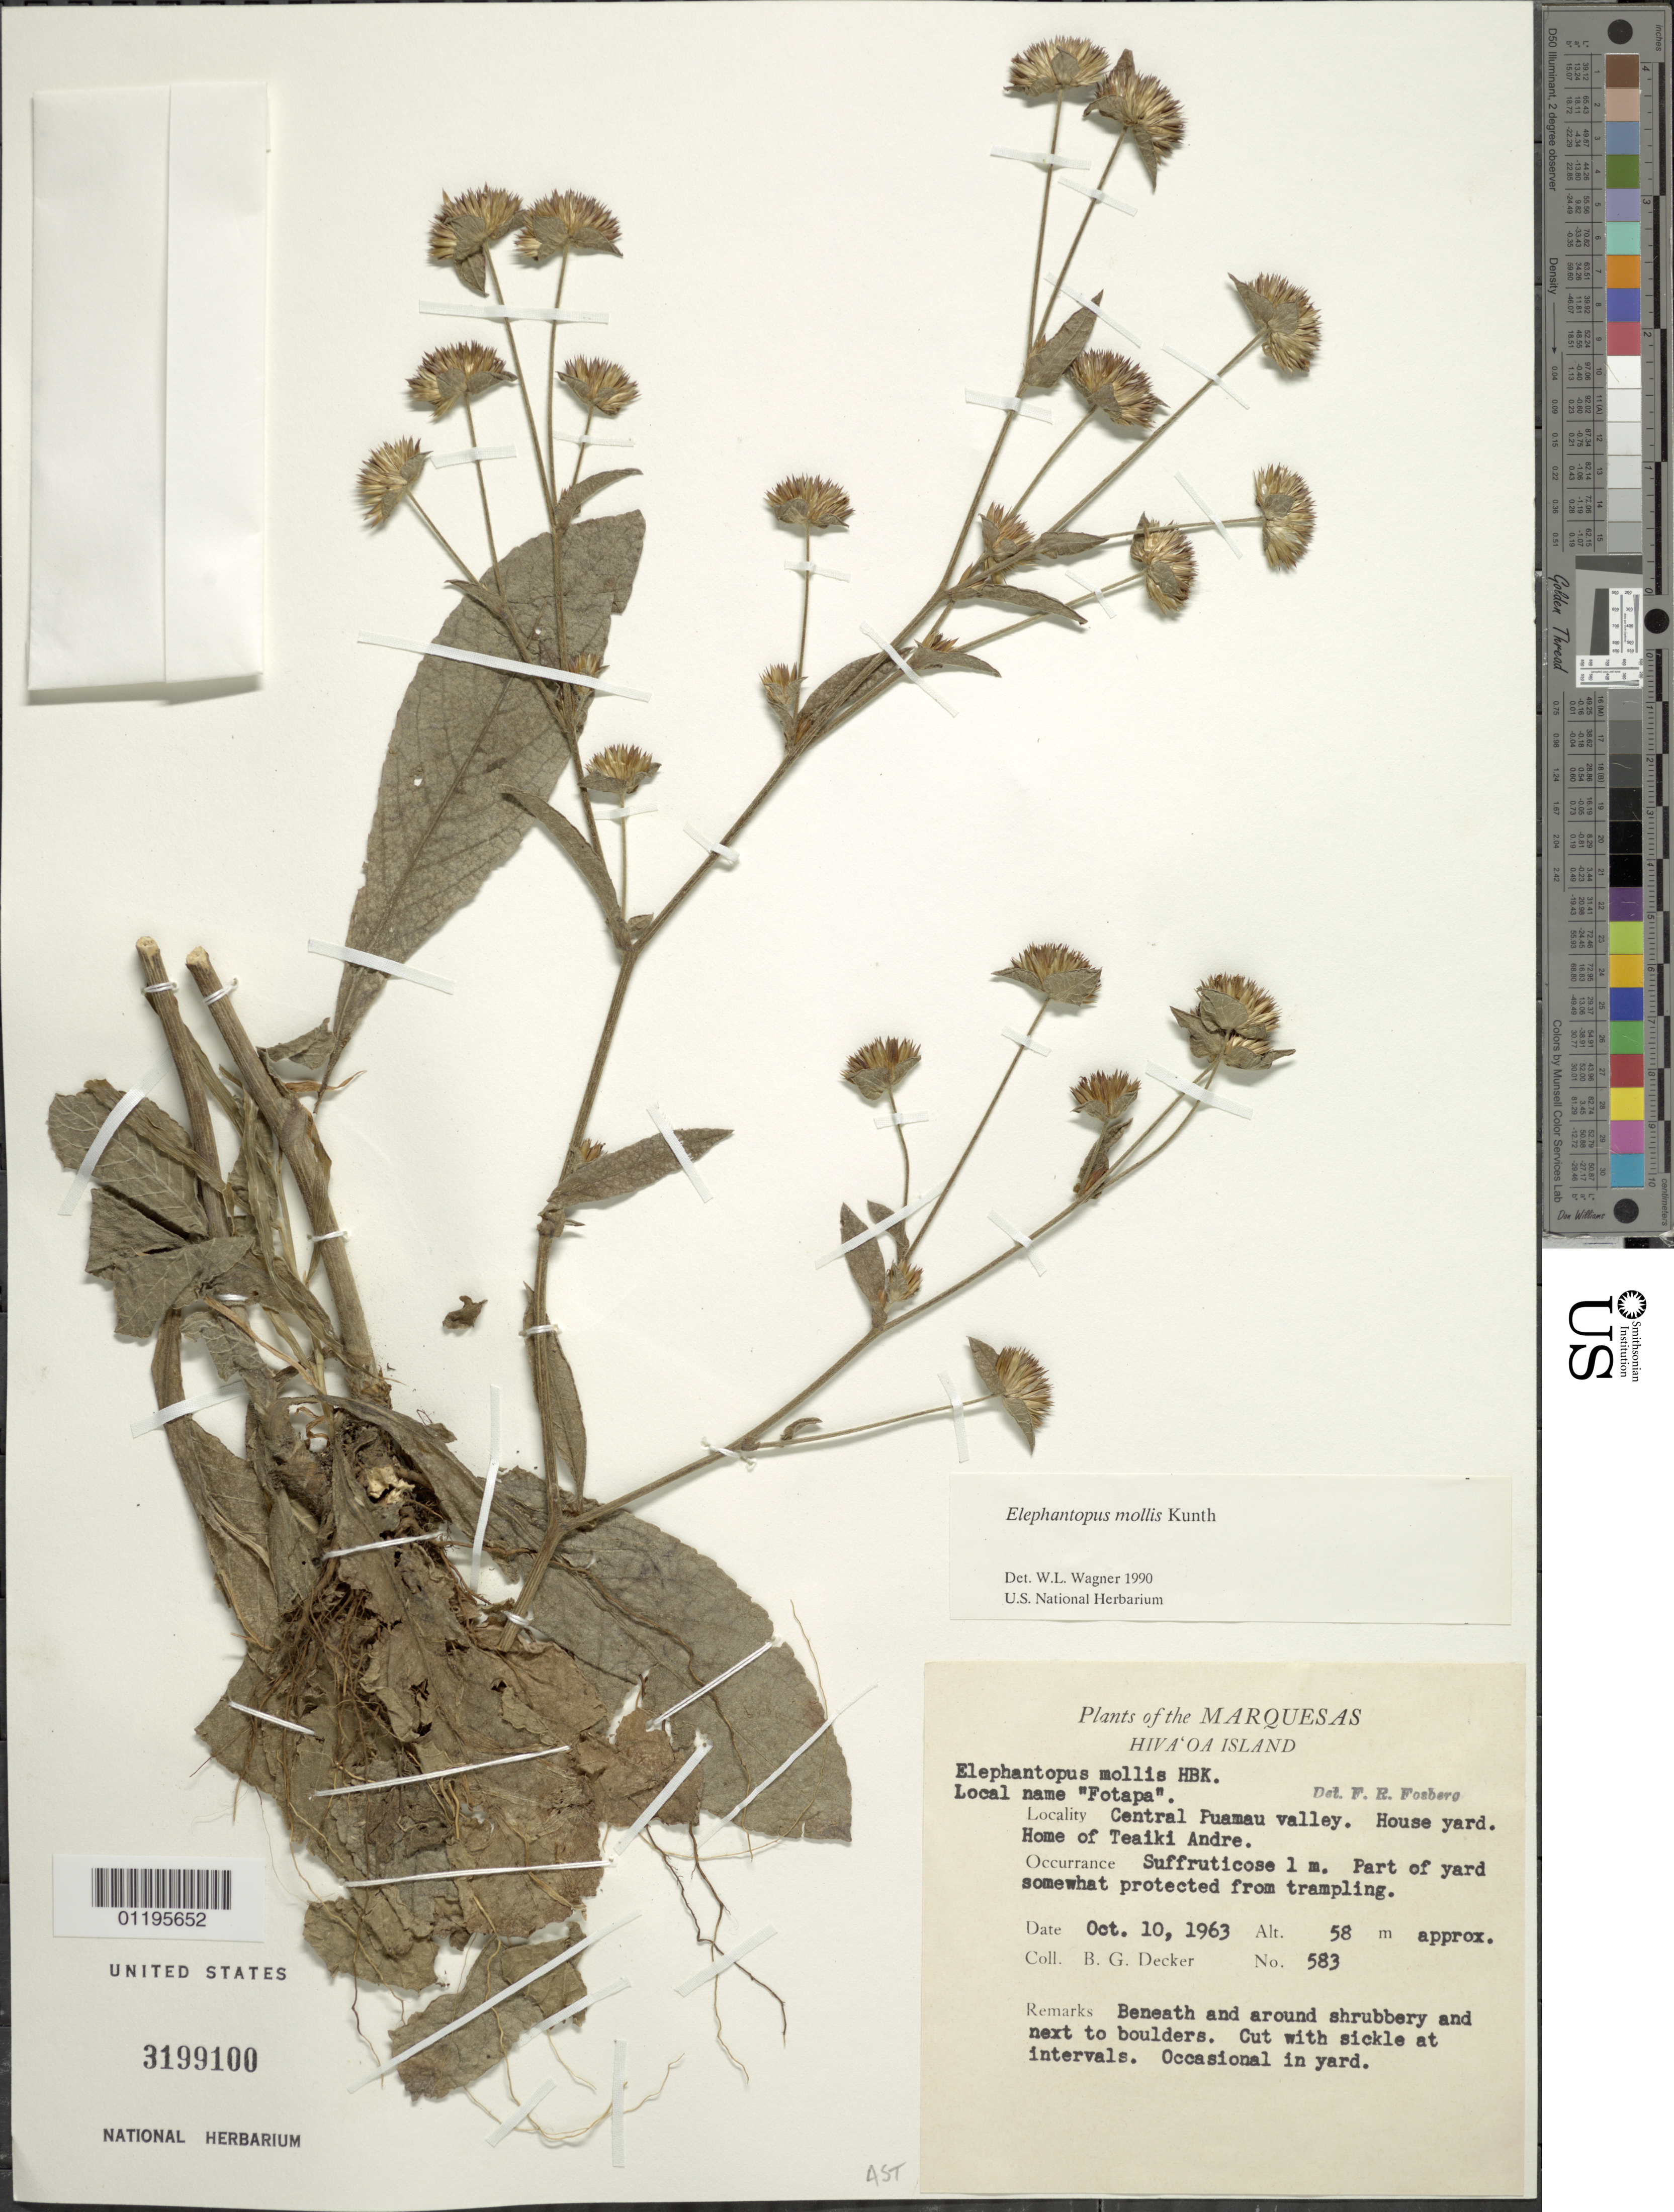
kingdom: Plantae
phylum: Tracheophyta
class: Magnoliopsida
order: Asterales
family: Asteraceae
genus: Elephantopus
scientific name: Elephantopus mollis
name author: Kunth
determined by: Wagner, W. L., (BOT), Smithsonian Institution - National Museum of Natural History (UNITED STATES)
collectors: B. G. Decker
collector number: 583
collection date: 1963-10-10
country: French Polynesia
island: Hiva Oa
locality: central Puamau Valley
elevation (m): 58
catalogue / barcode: US 3199100